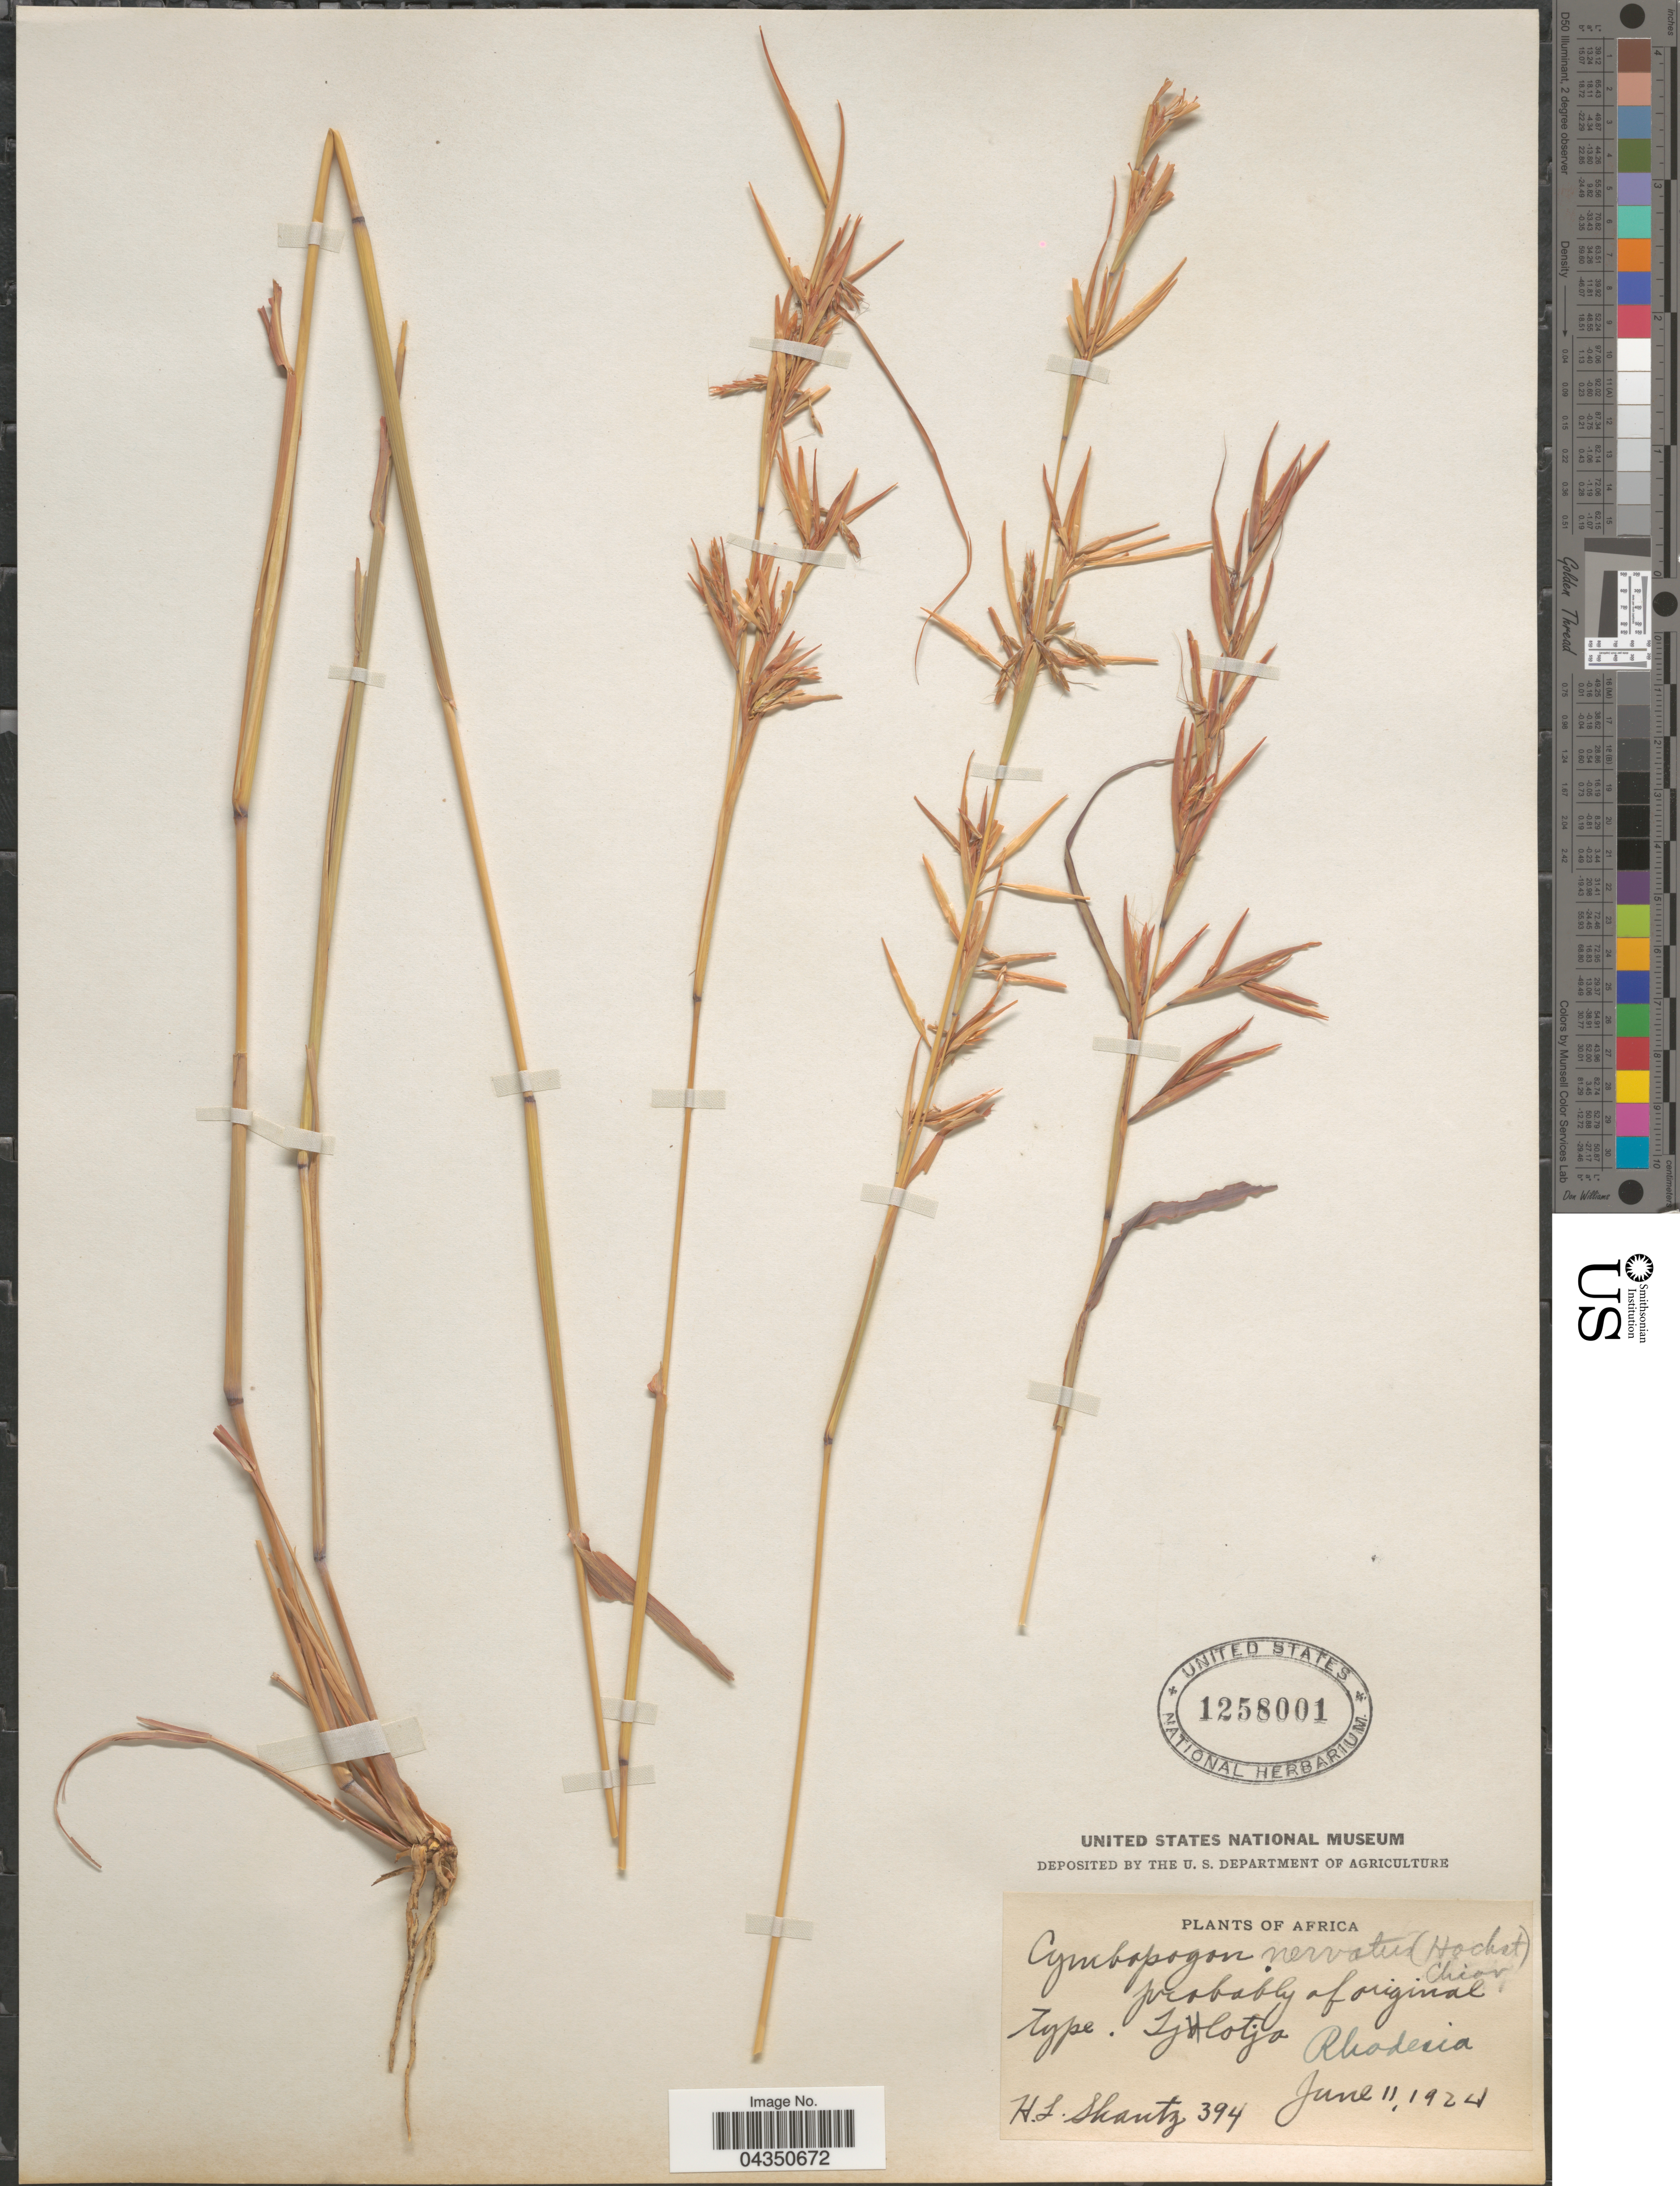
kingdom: Plantae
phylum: Tracheophyta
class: Liliopsida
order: Poales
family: Poaceae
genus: Cymbopogon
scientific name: Cymbopogon nervatus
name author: A. Camus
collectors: H. Shantz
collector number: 394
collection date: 1924-06-11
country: Zimbabwe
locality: Tjlotjo. Rhodesia.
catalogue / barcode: US 1258001